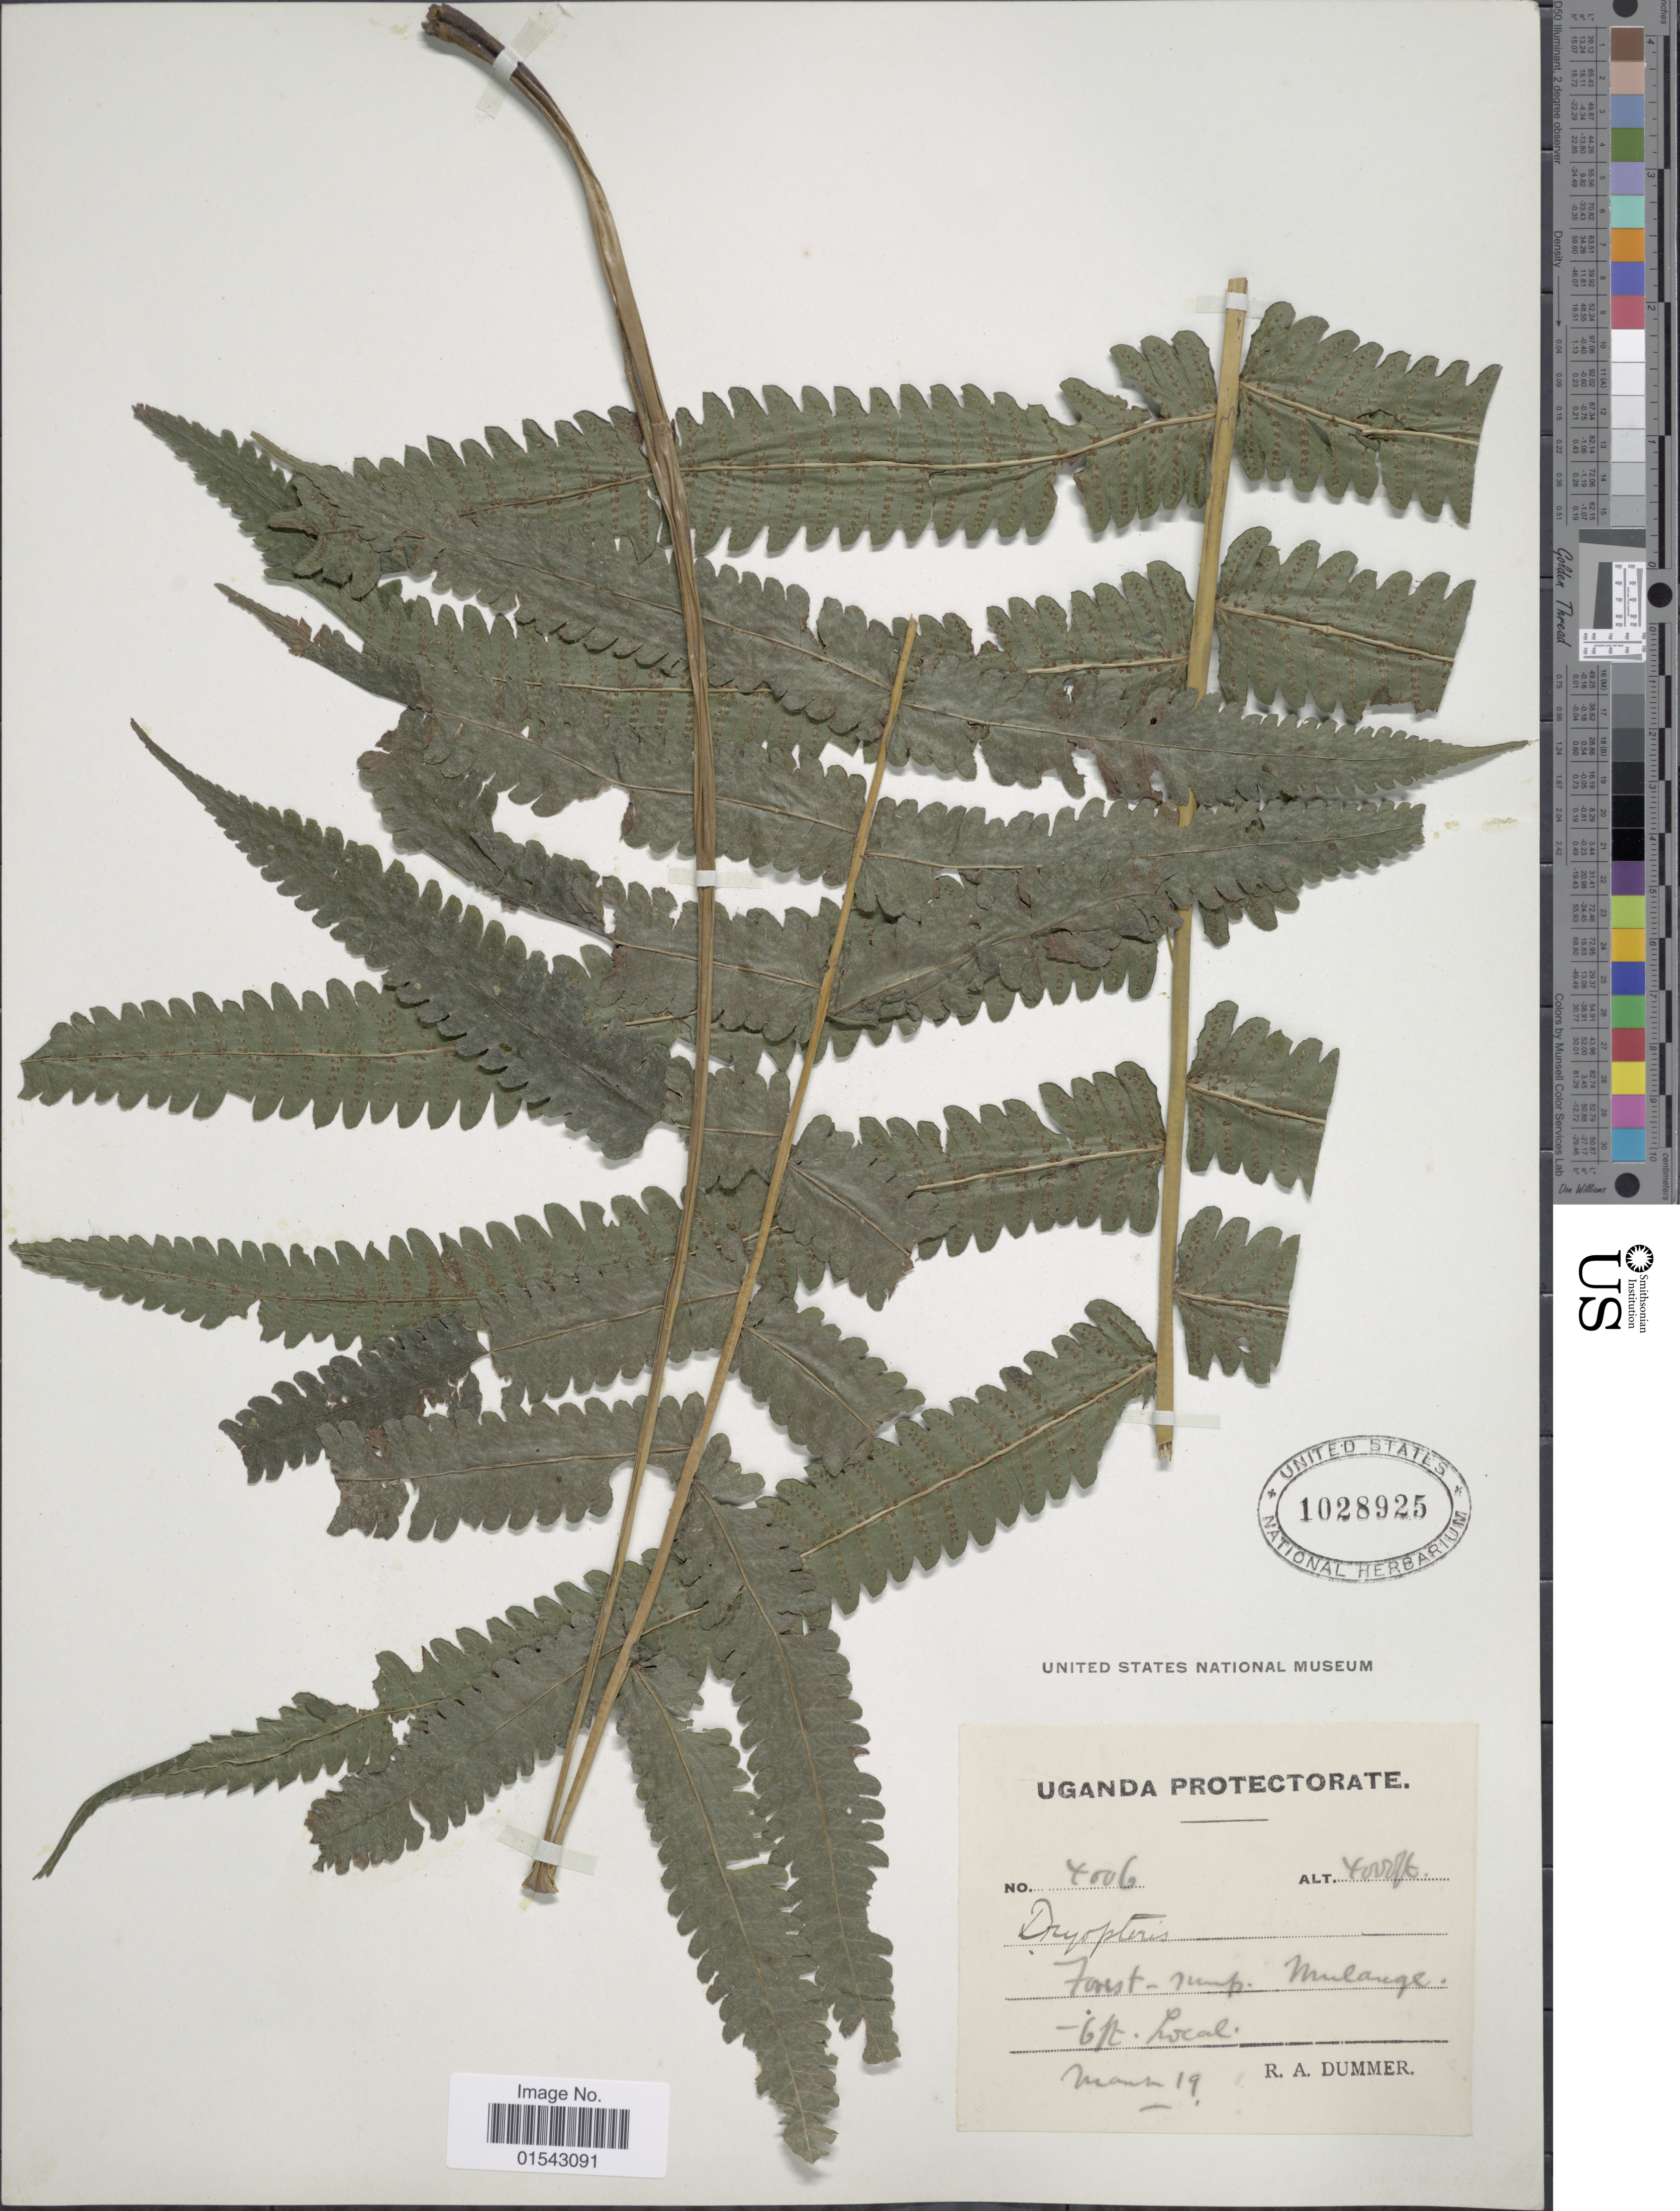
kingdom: Plantae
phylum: Tracheophyta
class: Polypodiopsida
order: Polypodiales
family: Thelypteridaceae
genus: Cyclosorus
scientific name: Cyclosorus sp.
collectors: R. Dümmer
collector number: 4006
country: Uganda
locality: Uganda, Mulange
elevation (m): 1219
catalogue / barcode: US 1028925